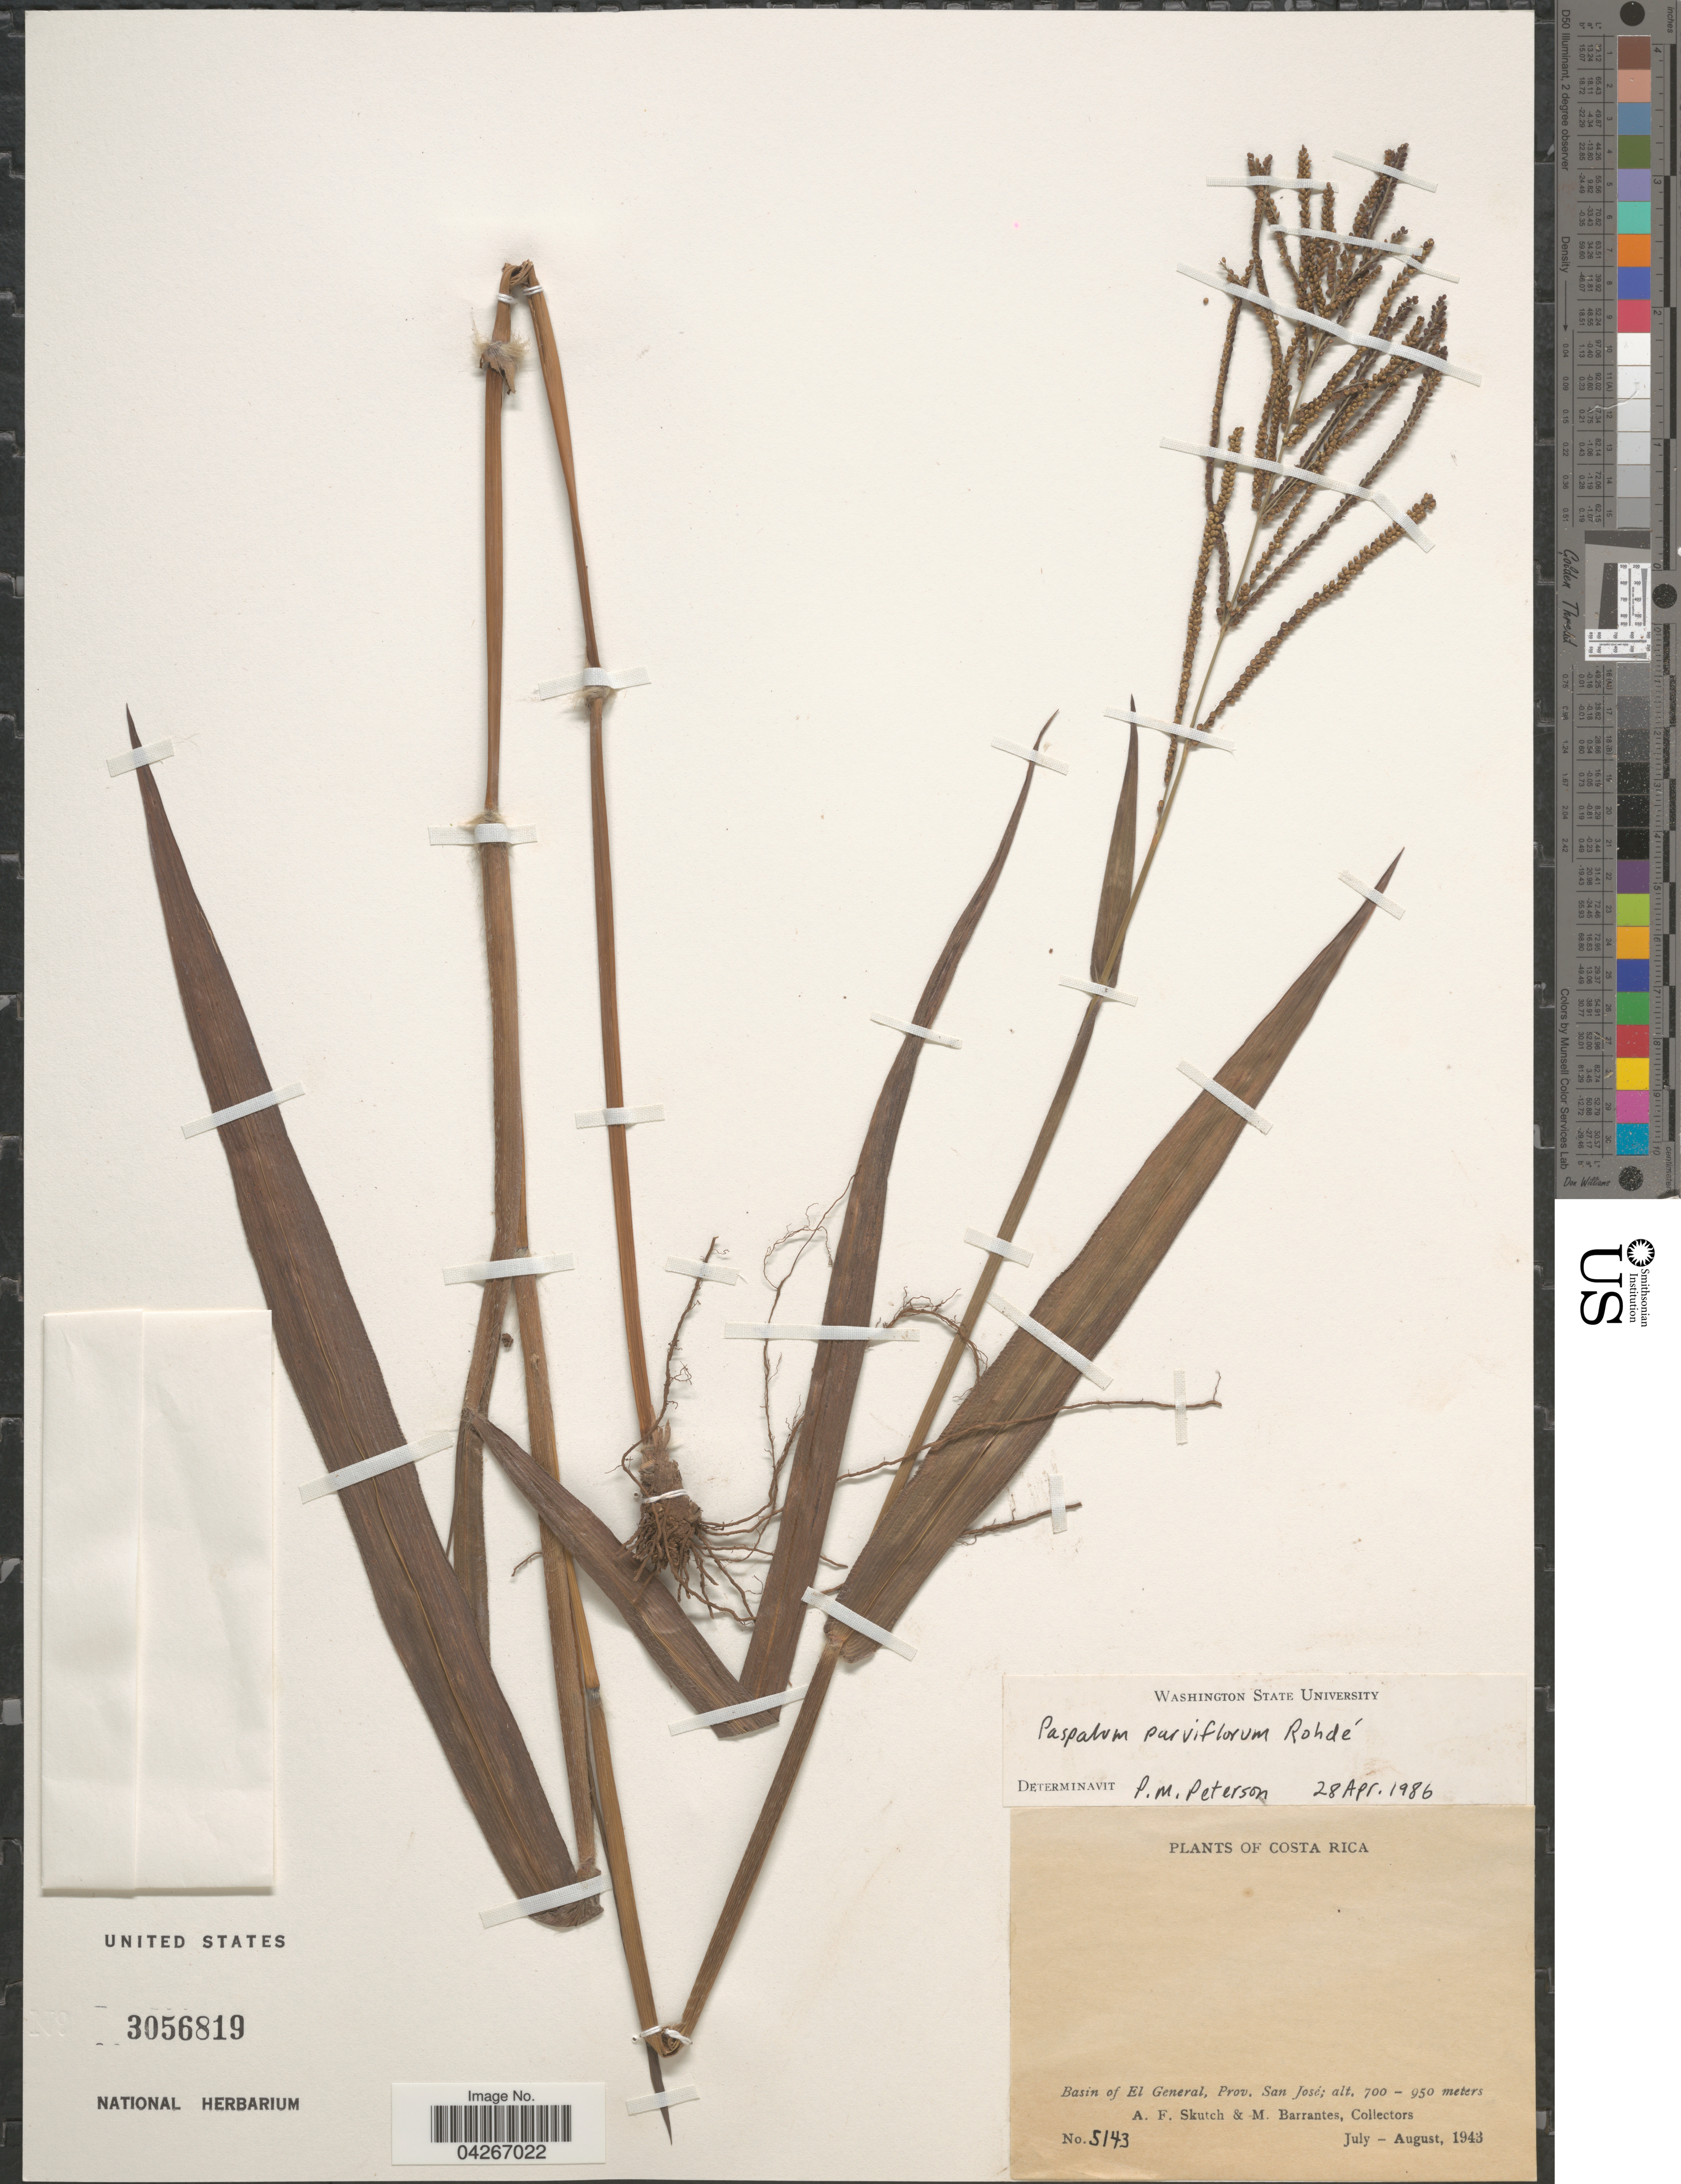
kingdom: Plantae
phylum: Tracheophyta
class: Liliopsida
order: Poales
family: Poaceae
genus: Paspalum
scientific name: Paspalum parviflorum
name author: Rohde ex Flüggé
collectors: A. F. Skutch & M. Barrantes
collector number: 5143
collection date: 1943-07/1943-08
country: Costa Rica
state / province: San José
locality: Basin of El General.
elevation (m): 700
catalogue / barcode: US 3056819